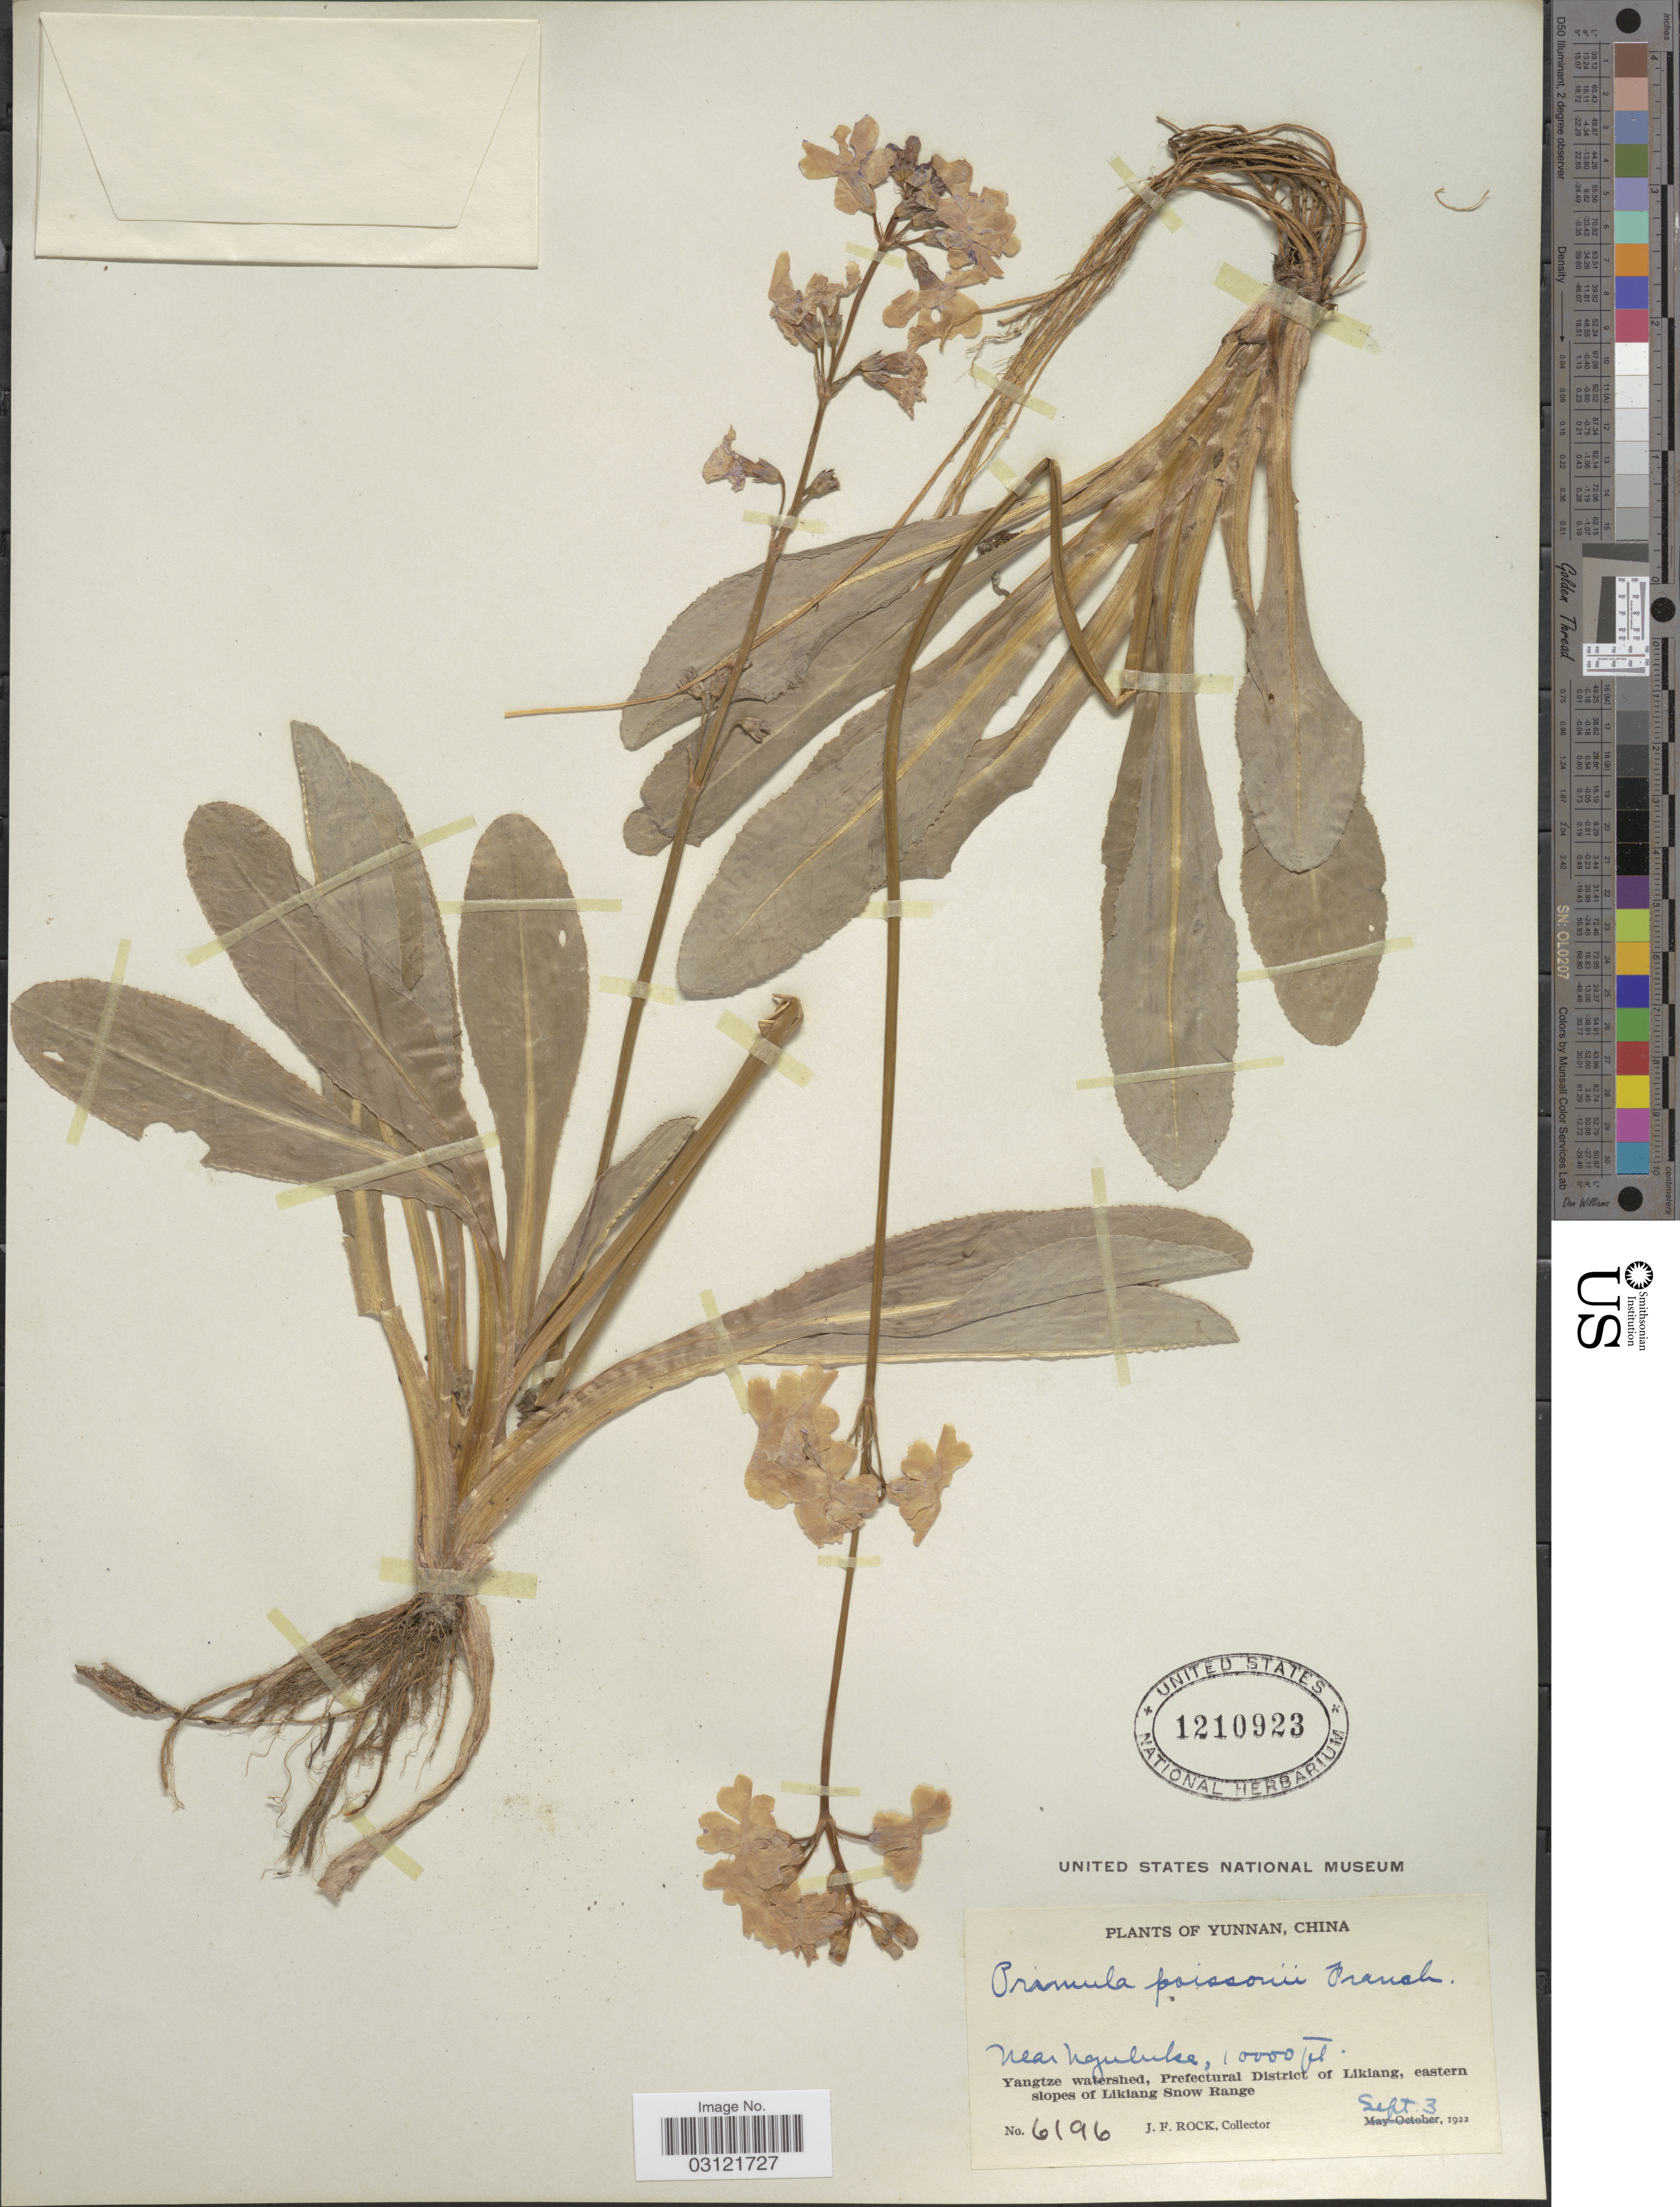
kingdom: Plantae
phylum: Tracheophyta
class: Magnoliopsida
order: Ericales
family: Primulaceae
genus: Primula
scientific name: Primula poissonii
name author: Franch.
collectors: J. Rock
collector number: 6196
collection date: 1922-09-03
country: China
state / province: Yunnan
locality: Near Nguluke. Yangtze watershed, Prefectural District of Likiang, eastern slopes of Likiang Snow Range.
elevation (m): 3048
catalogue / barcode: US 1210923